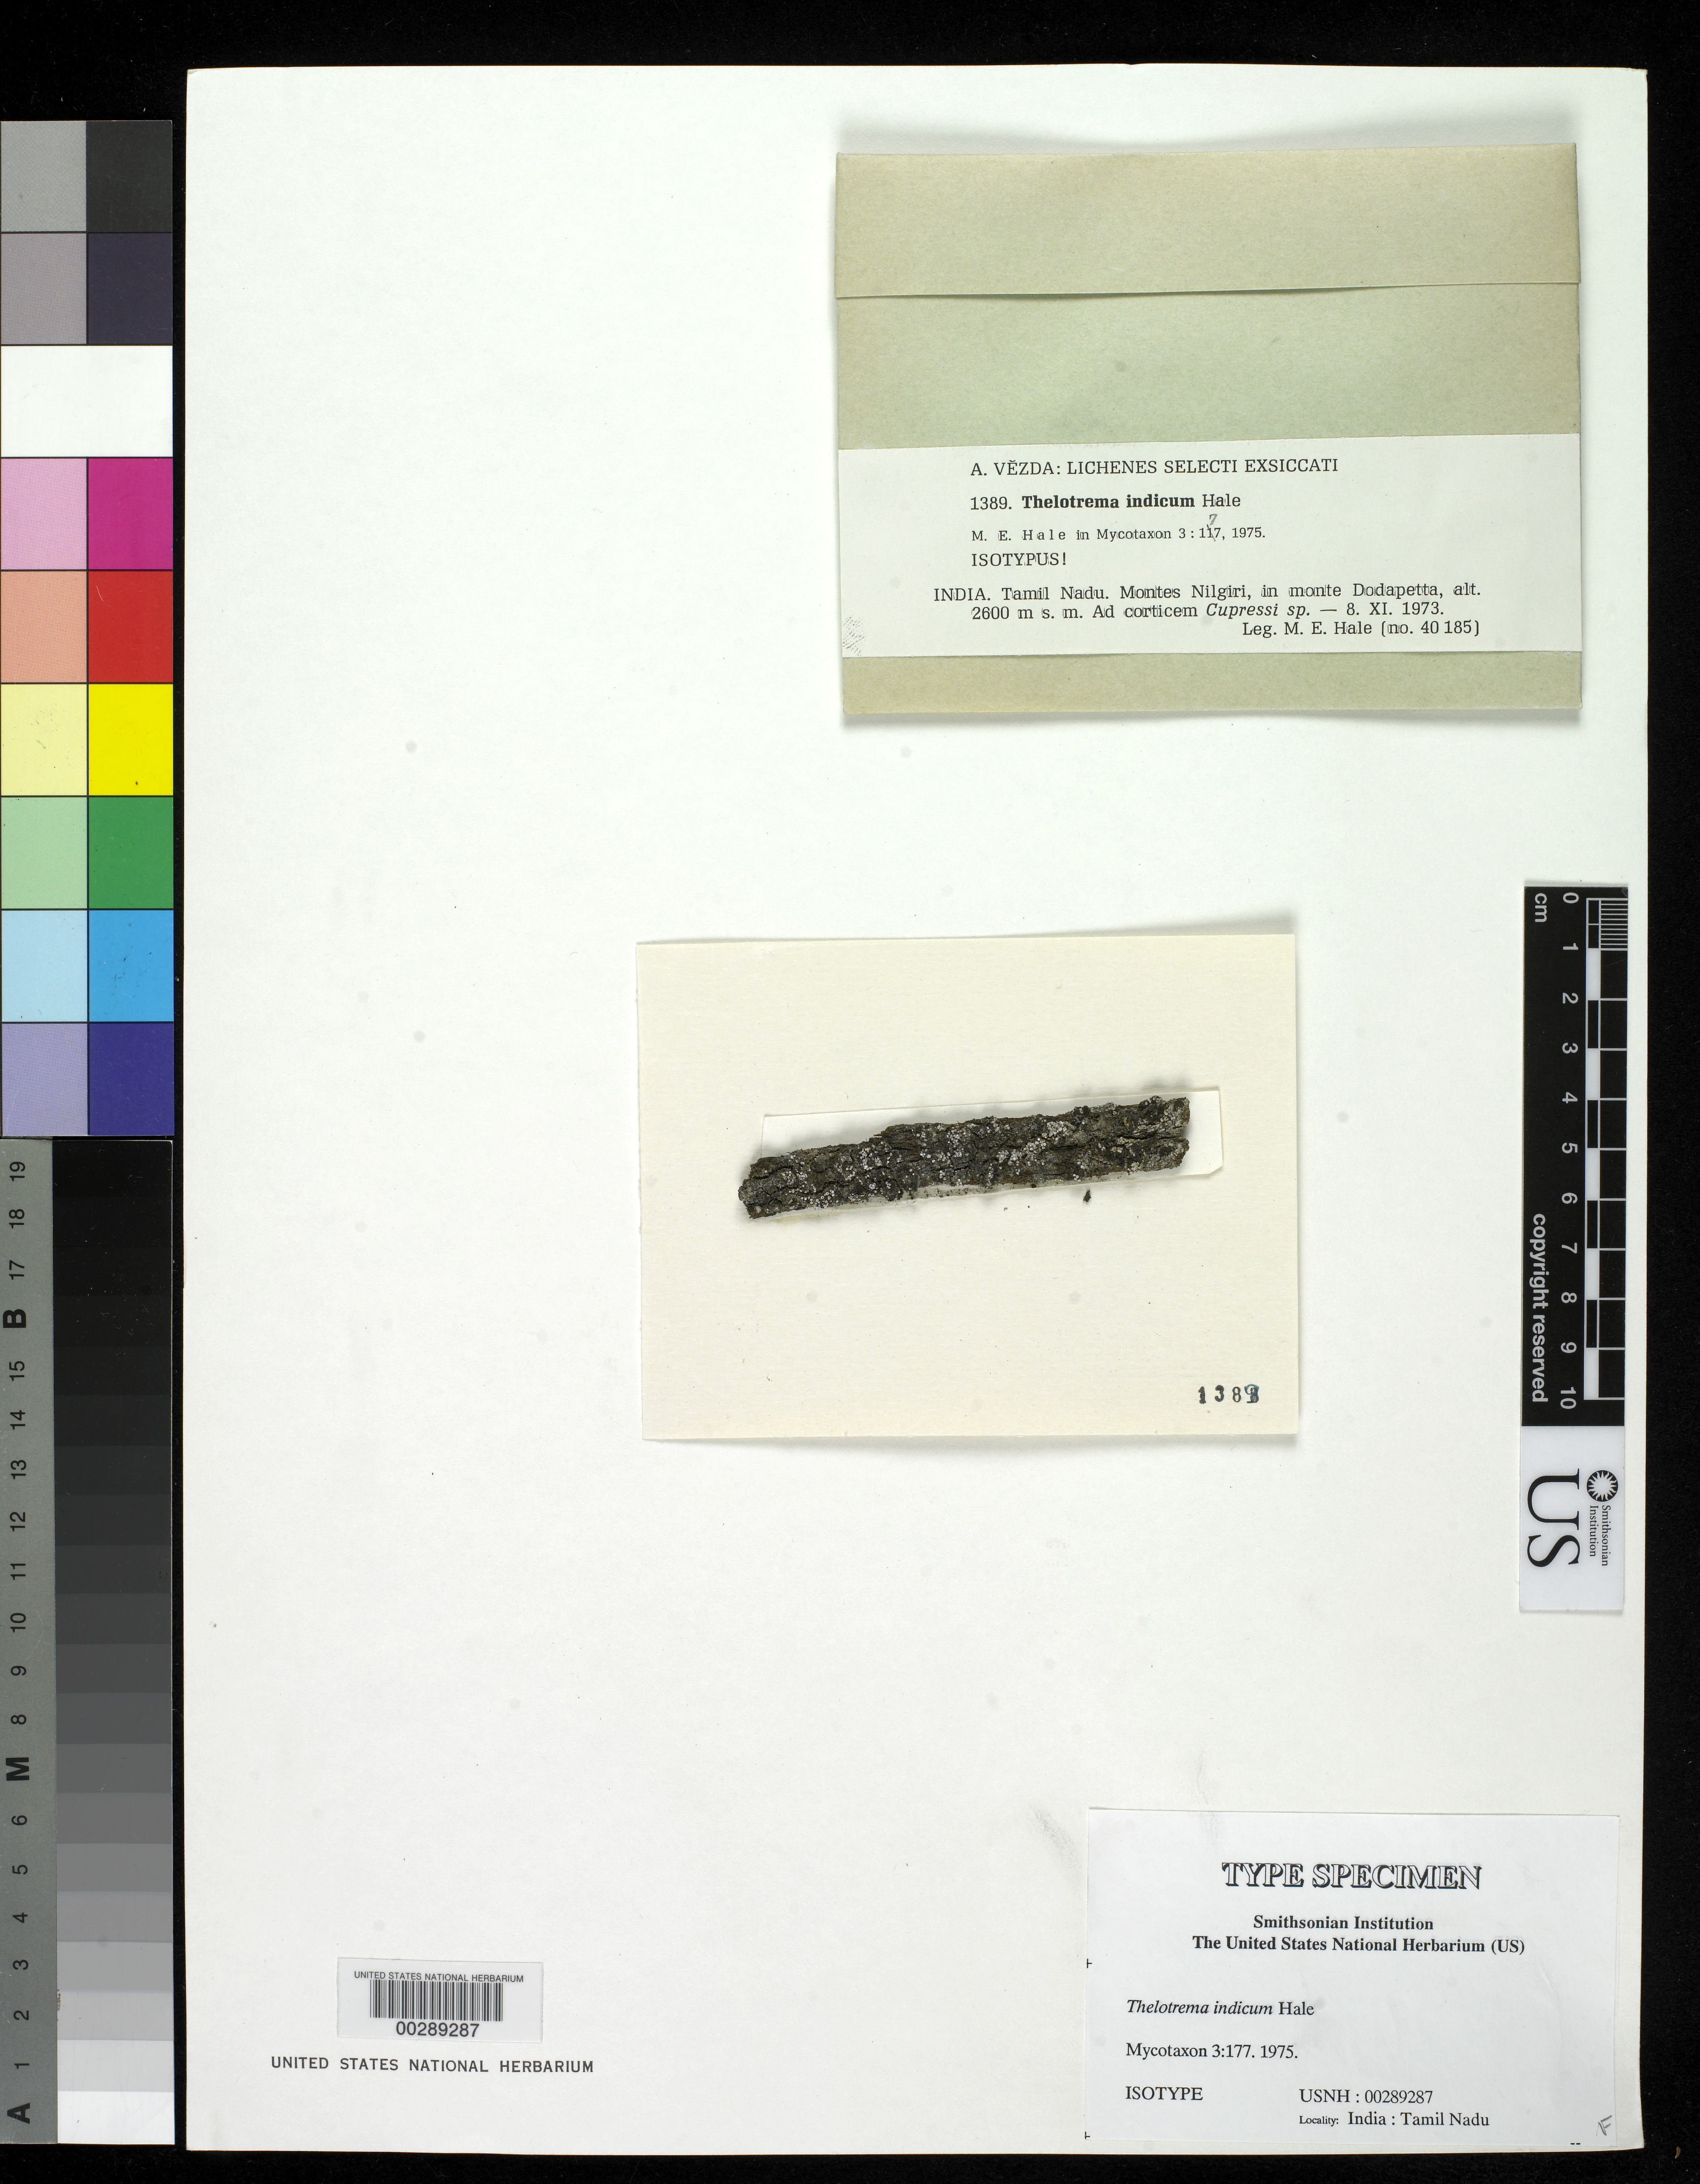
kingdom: Fungi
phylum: Ascomycota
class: Lecanoromycetes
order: Ostropales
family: Graphidaceae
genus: Thelotrema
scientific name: Thelotrema indicum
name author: Hale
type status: Isotype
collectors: M. Hale & P. G. Patwardhan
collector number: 40185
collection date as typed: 08 Nov 1973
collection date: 1973-11-08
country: India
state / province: Tamil Nadu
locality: Montes Nilgiri, in Monte Dodapetta. [Nilgiri Hills, on Dodapetta Mountain.]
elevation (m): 2600